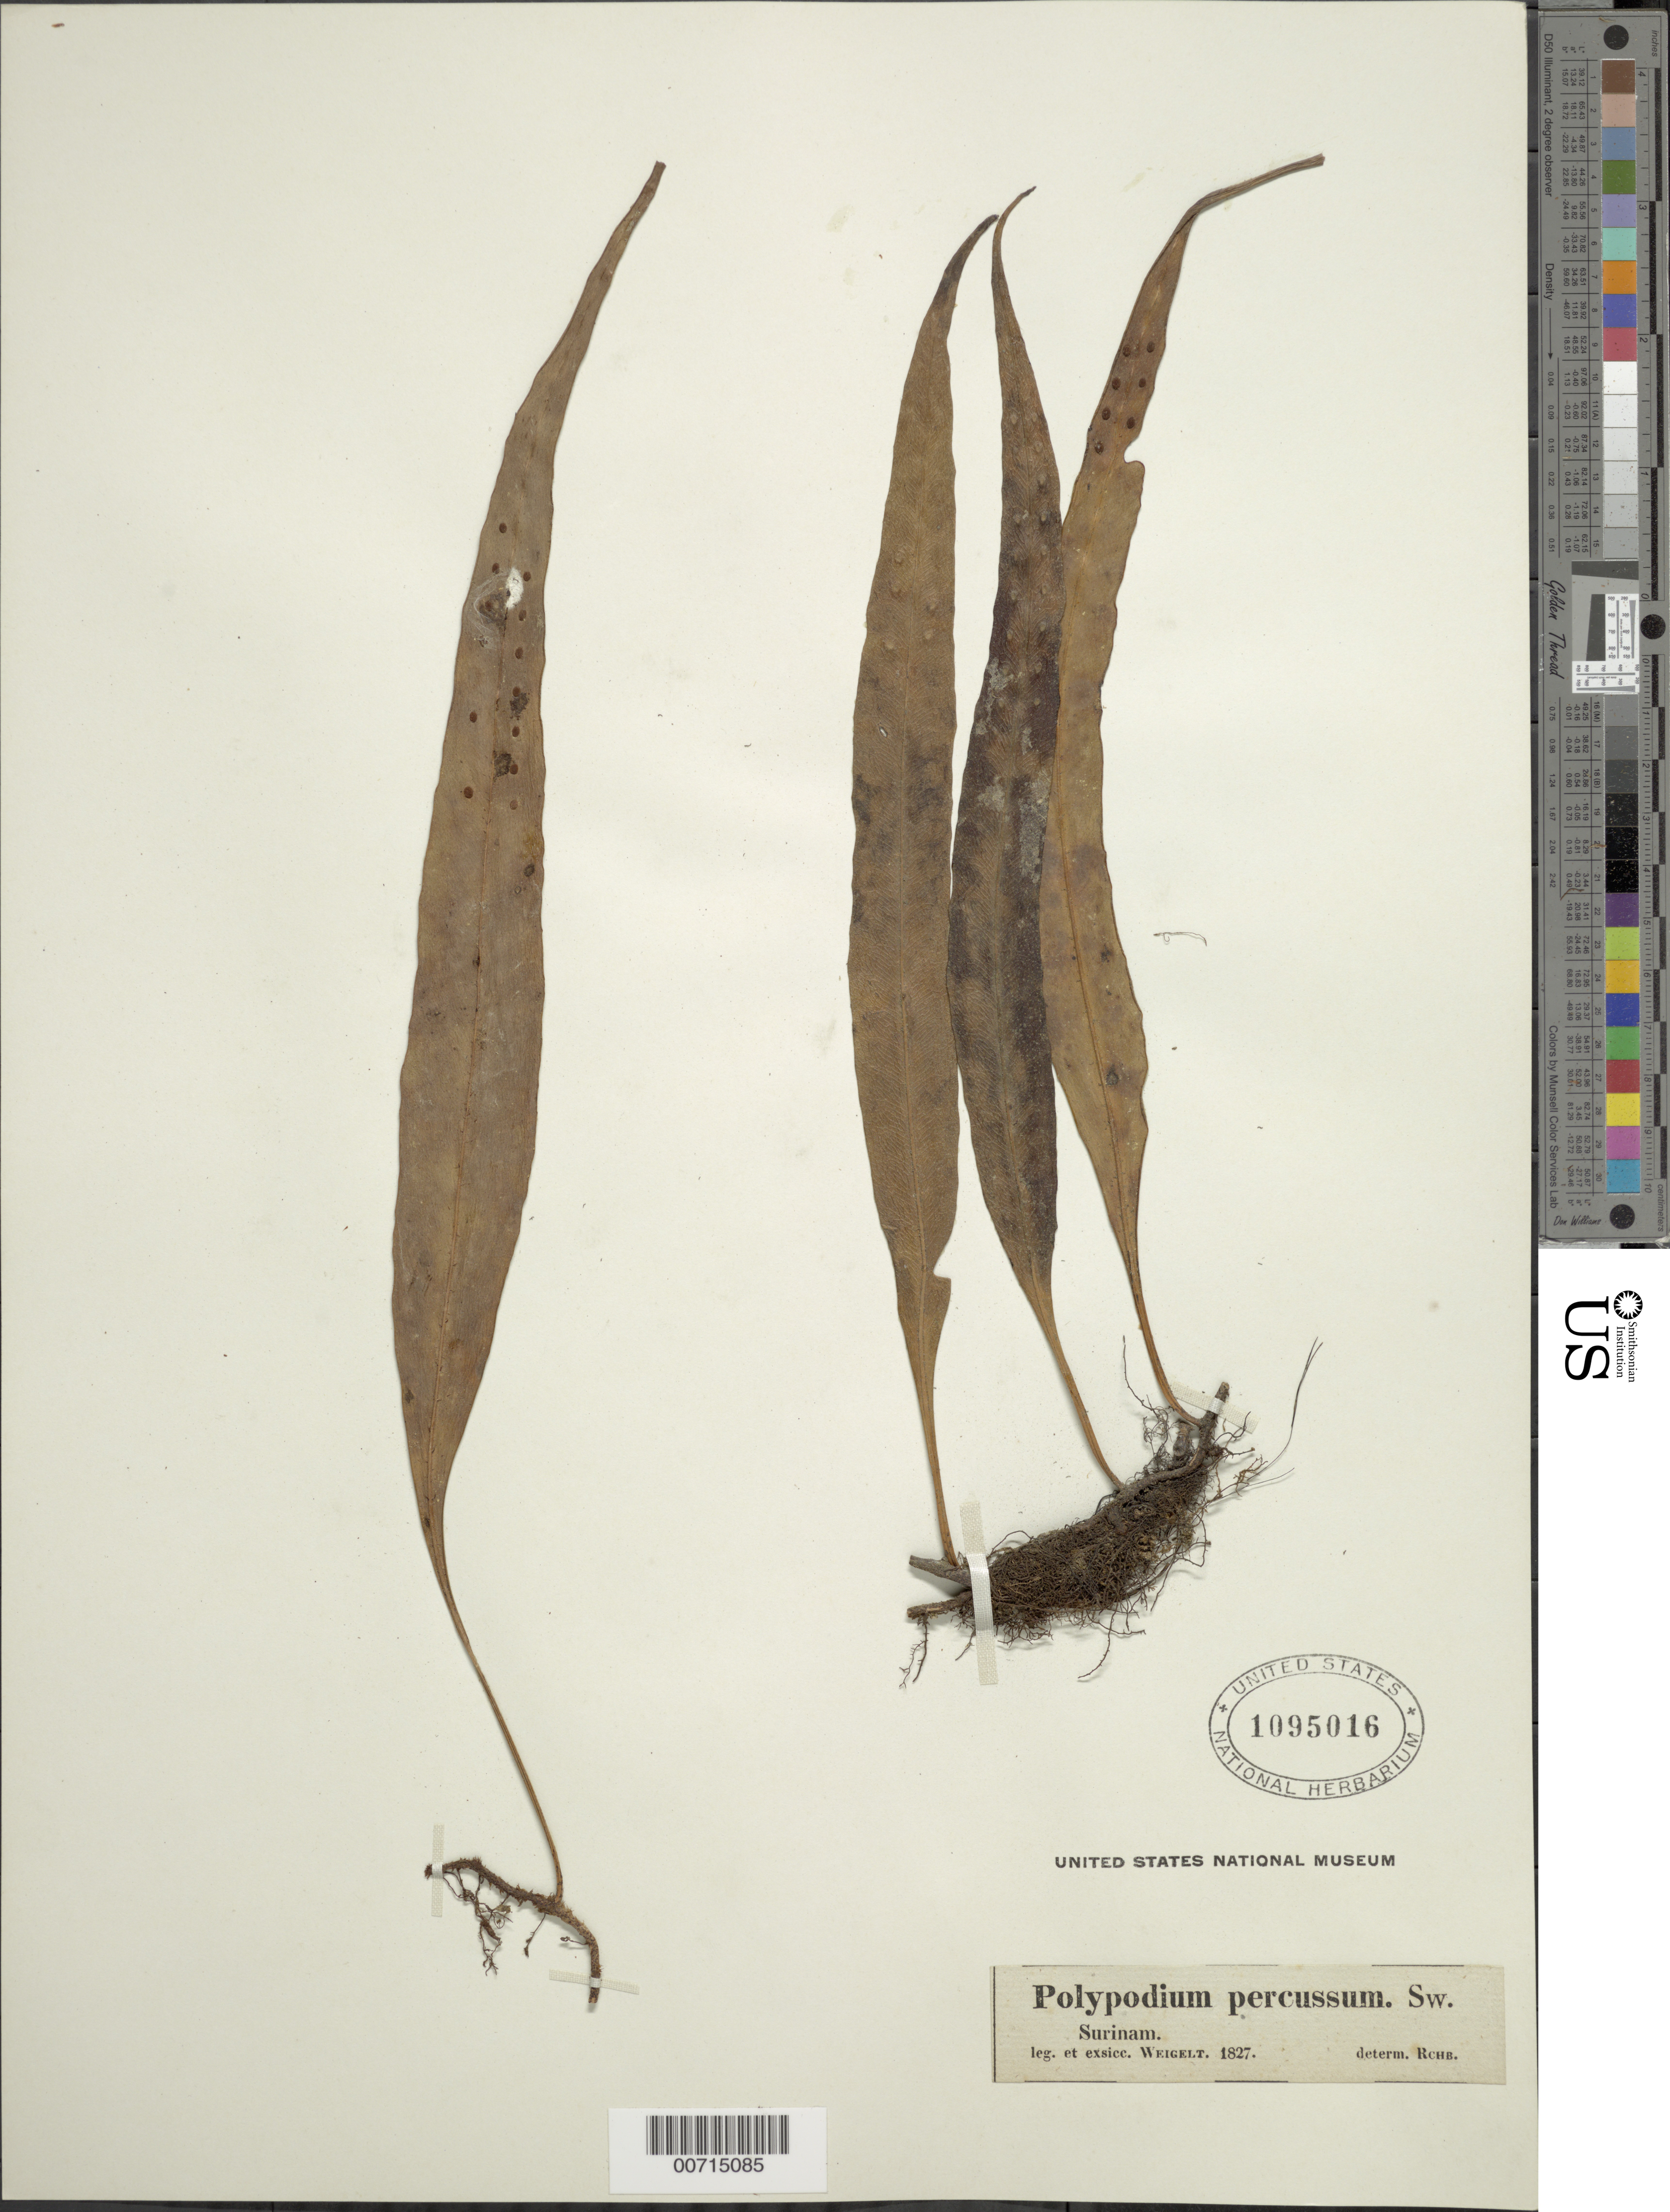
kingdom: Plantae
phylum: Tracheophyta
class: Polypodiopsida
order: Polypodiales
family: Polypodiaceae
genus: Microgramma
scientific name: Microgramma percussa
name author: (Cav.) de la Sota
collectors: C. Weigelt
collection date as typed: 1827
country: Suriname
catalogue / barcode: US 1095016